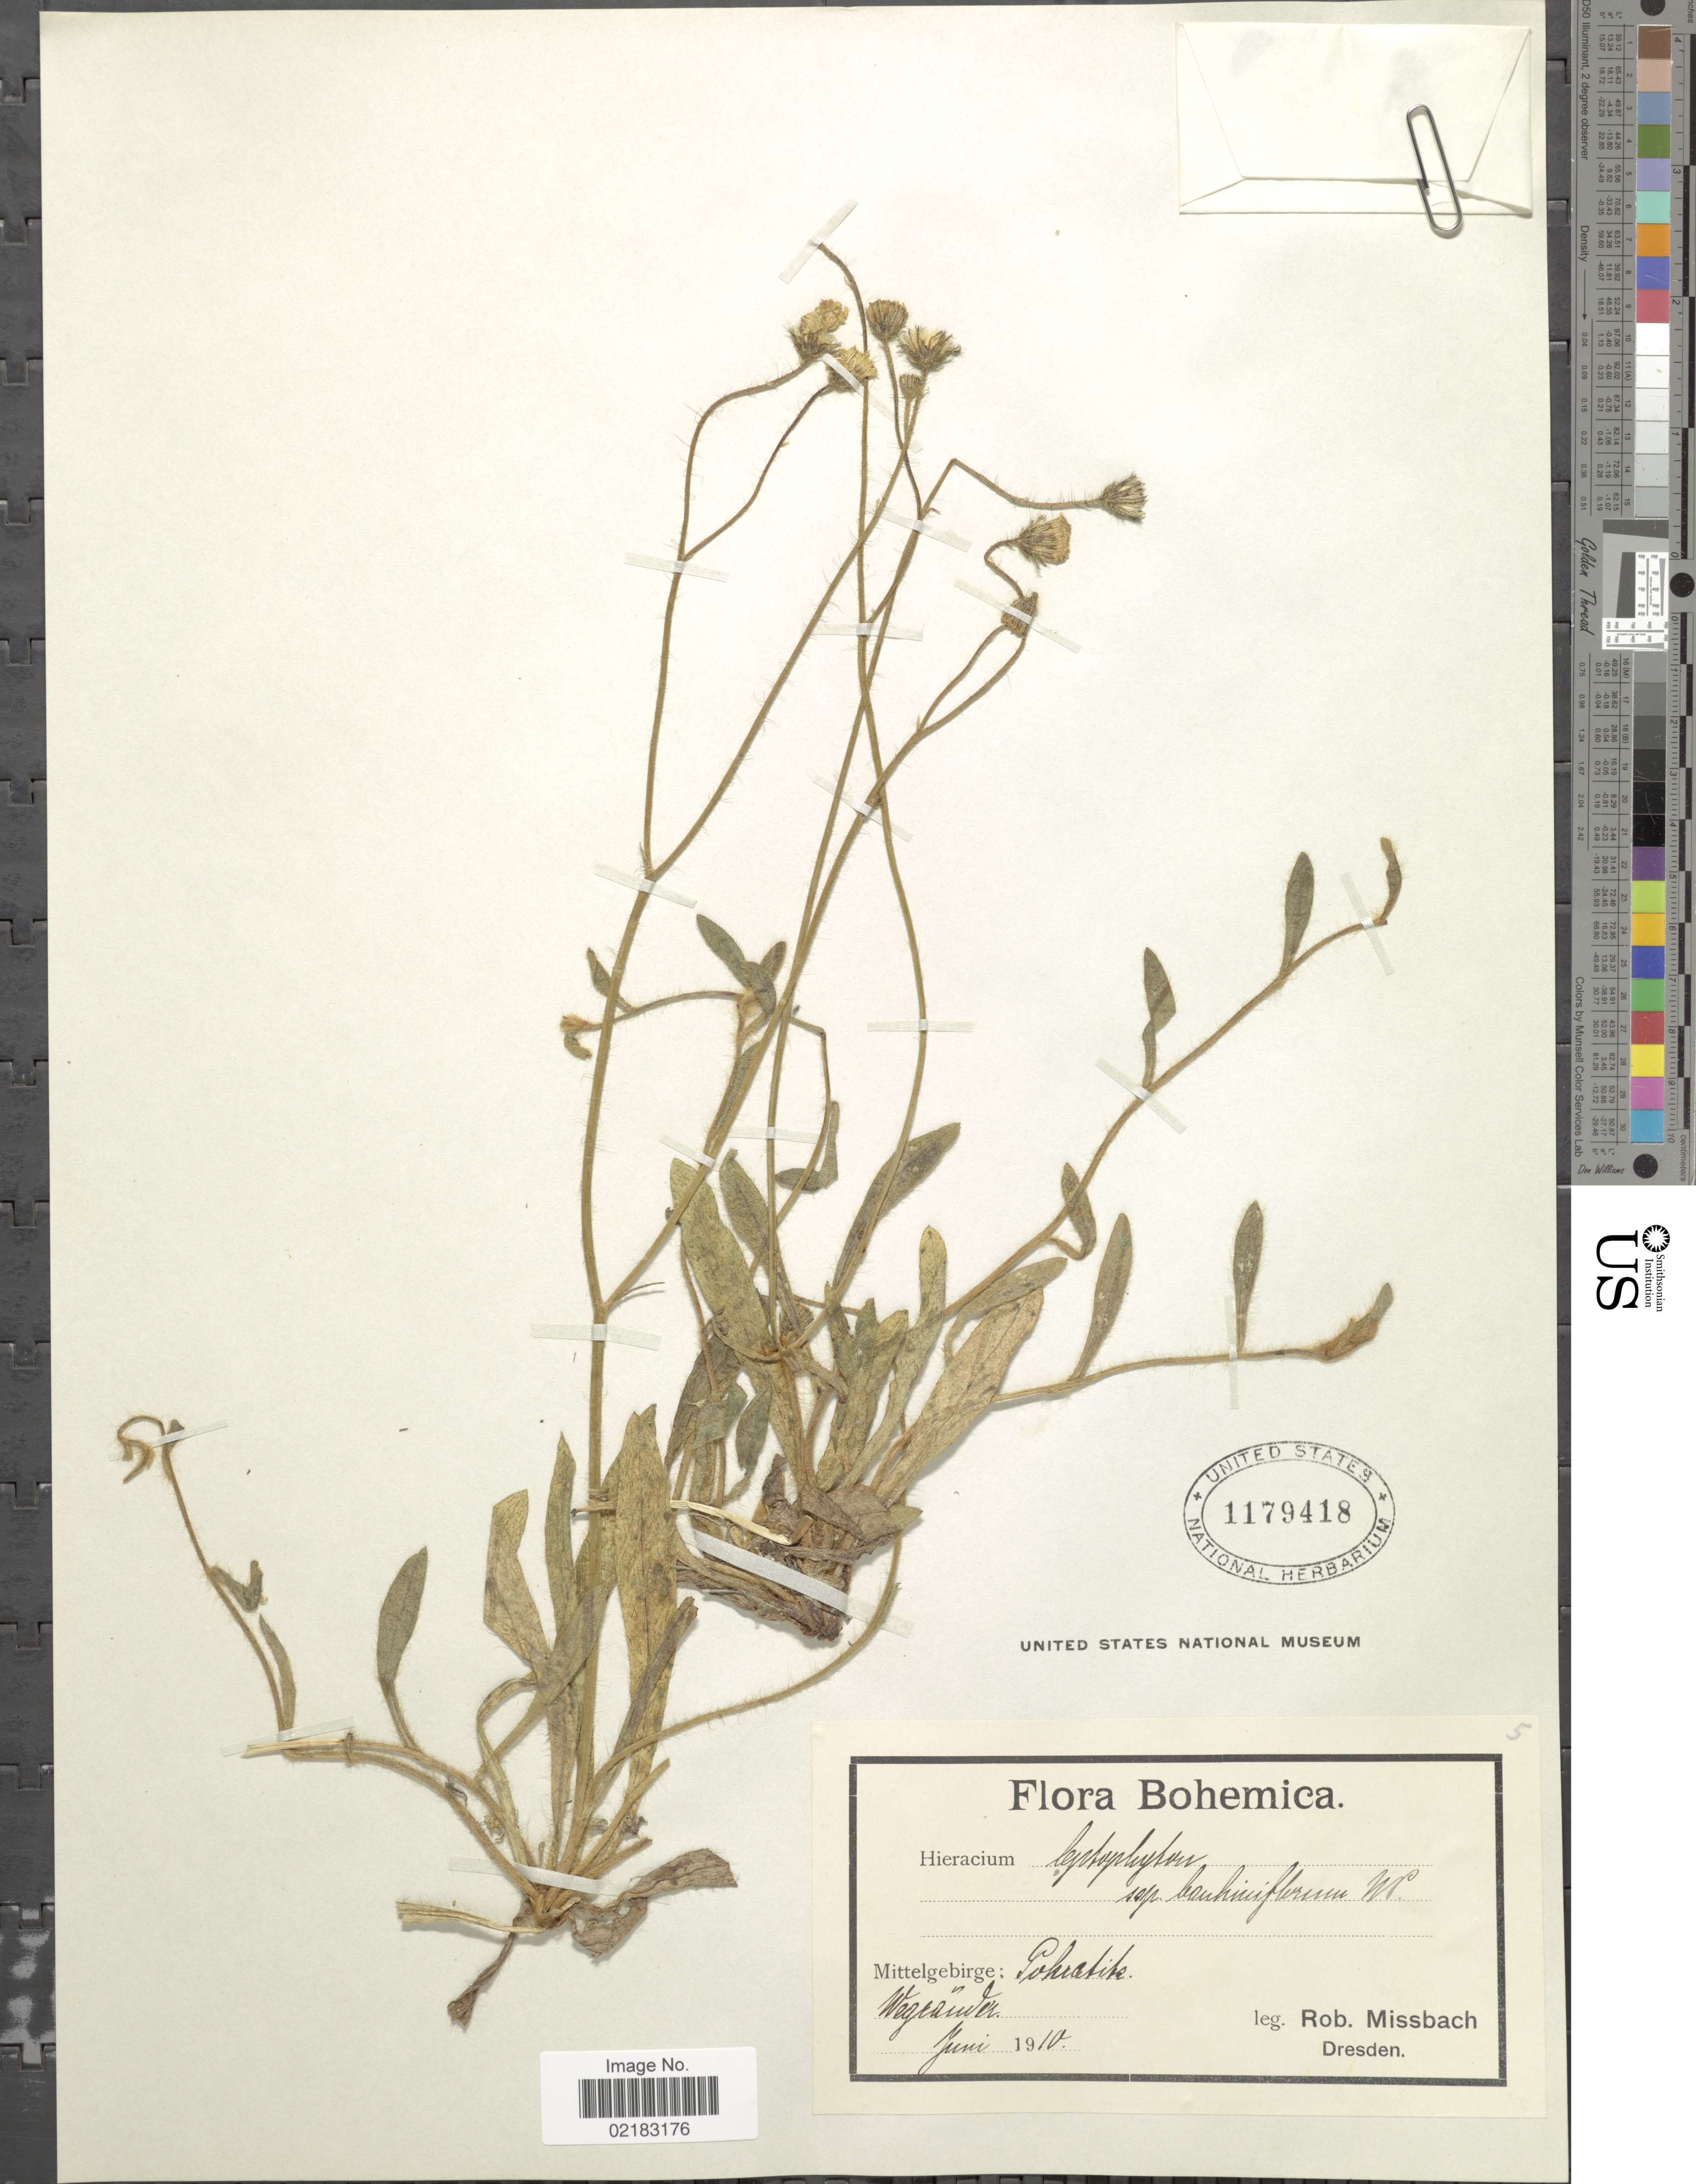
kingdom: Plantae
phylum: Tracheophyta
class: Magnoliopsida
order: Asterales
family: Asteraceae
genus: Pilosella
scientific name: Pilosella leptophyton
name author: (Näg. & Peter) S. Bräut. & Greuter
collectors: R. Missbach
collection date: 1904-06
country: Czechia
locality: Bohemica Pokratik, Wegtuinwr [interpreted]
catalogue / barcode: US 1179418